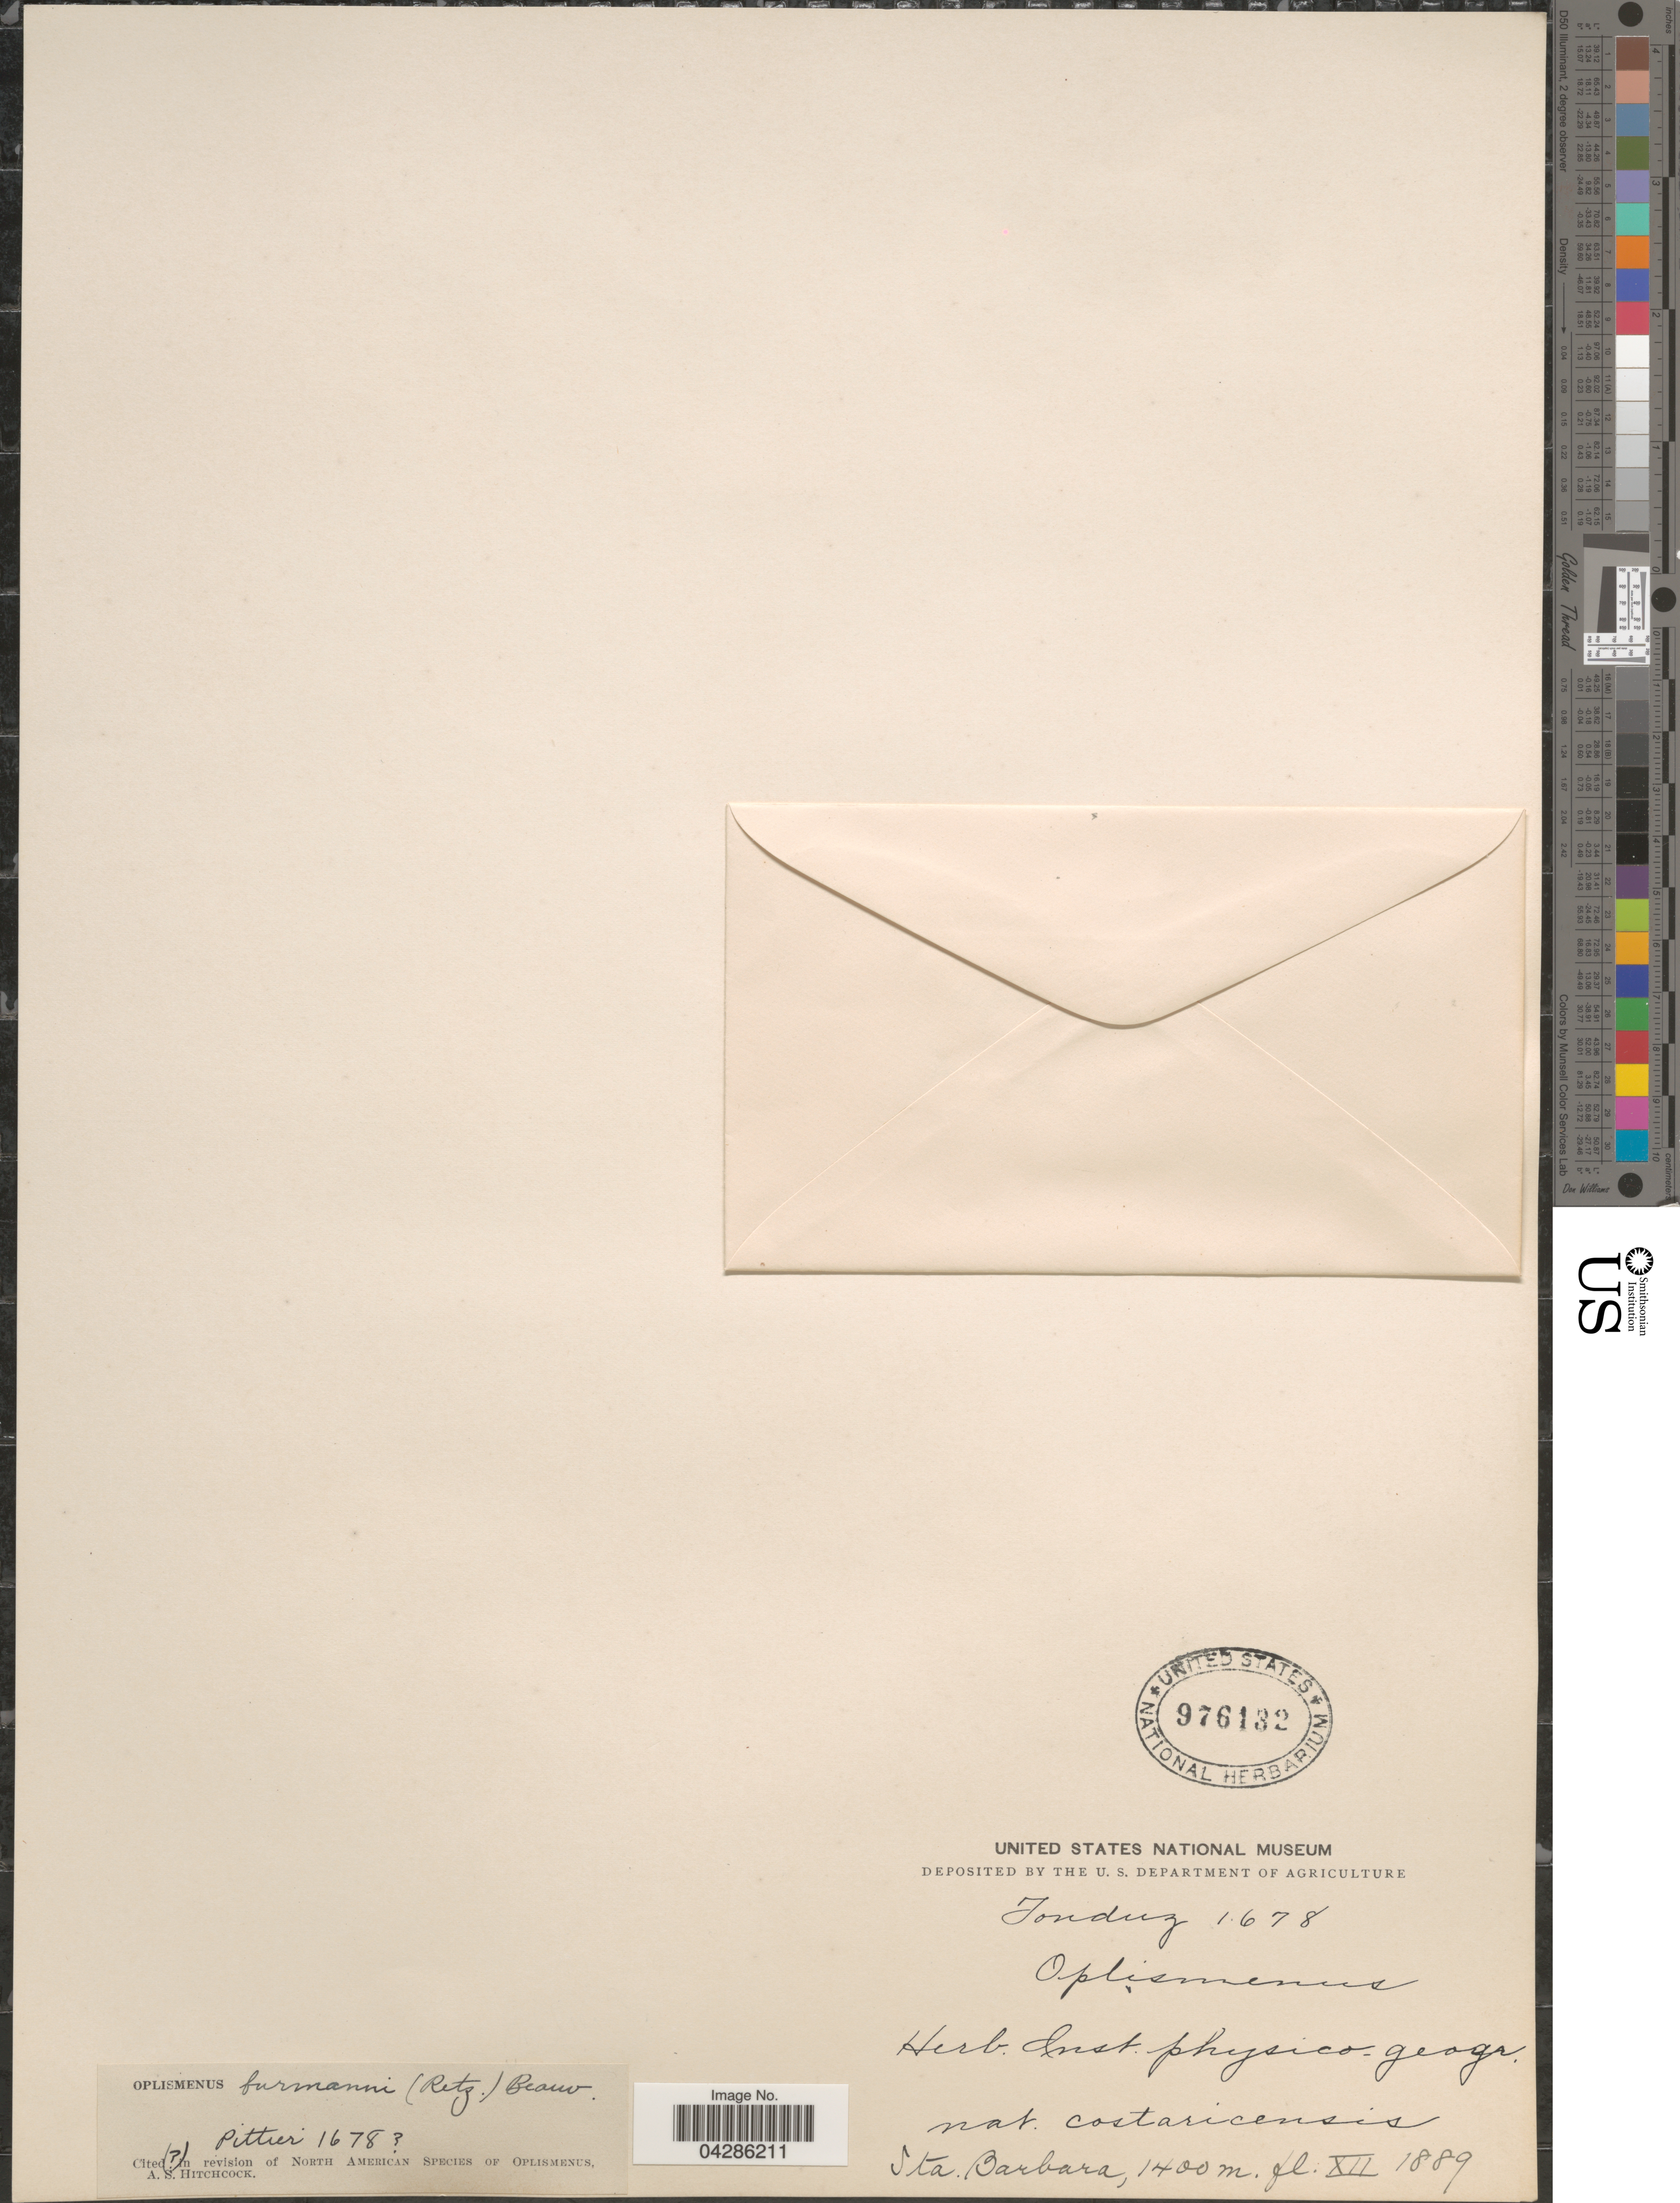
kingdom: Plantae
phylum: Tracheophyta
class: Liliopsida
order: Poales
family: Poaceae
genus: Oplismenus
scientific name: Oplismenus burmannii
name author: (Retz.) P. Beauv.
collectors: Tonduz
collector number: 1678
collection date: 1889-12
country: Costa Rica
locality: Sta. Barbara.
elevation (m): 1400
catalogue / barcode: US 976132